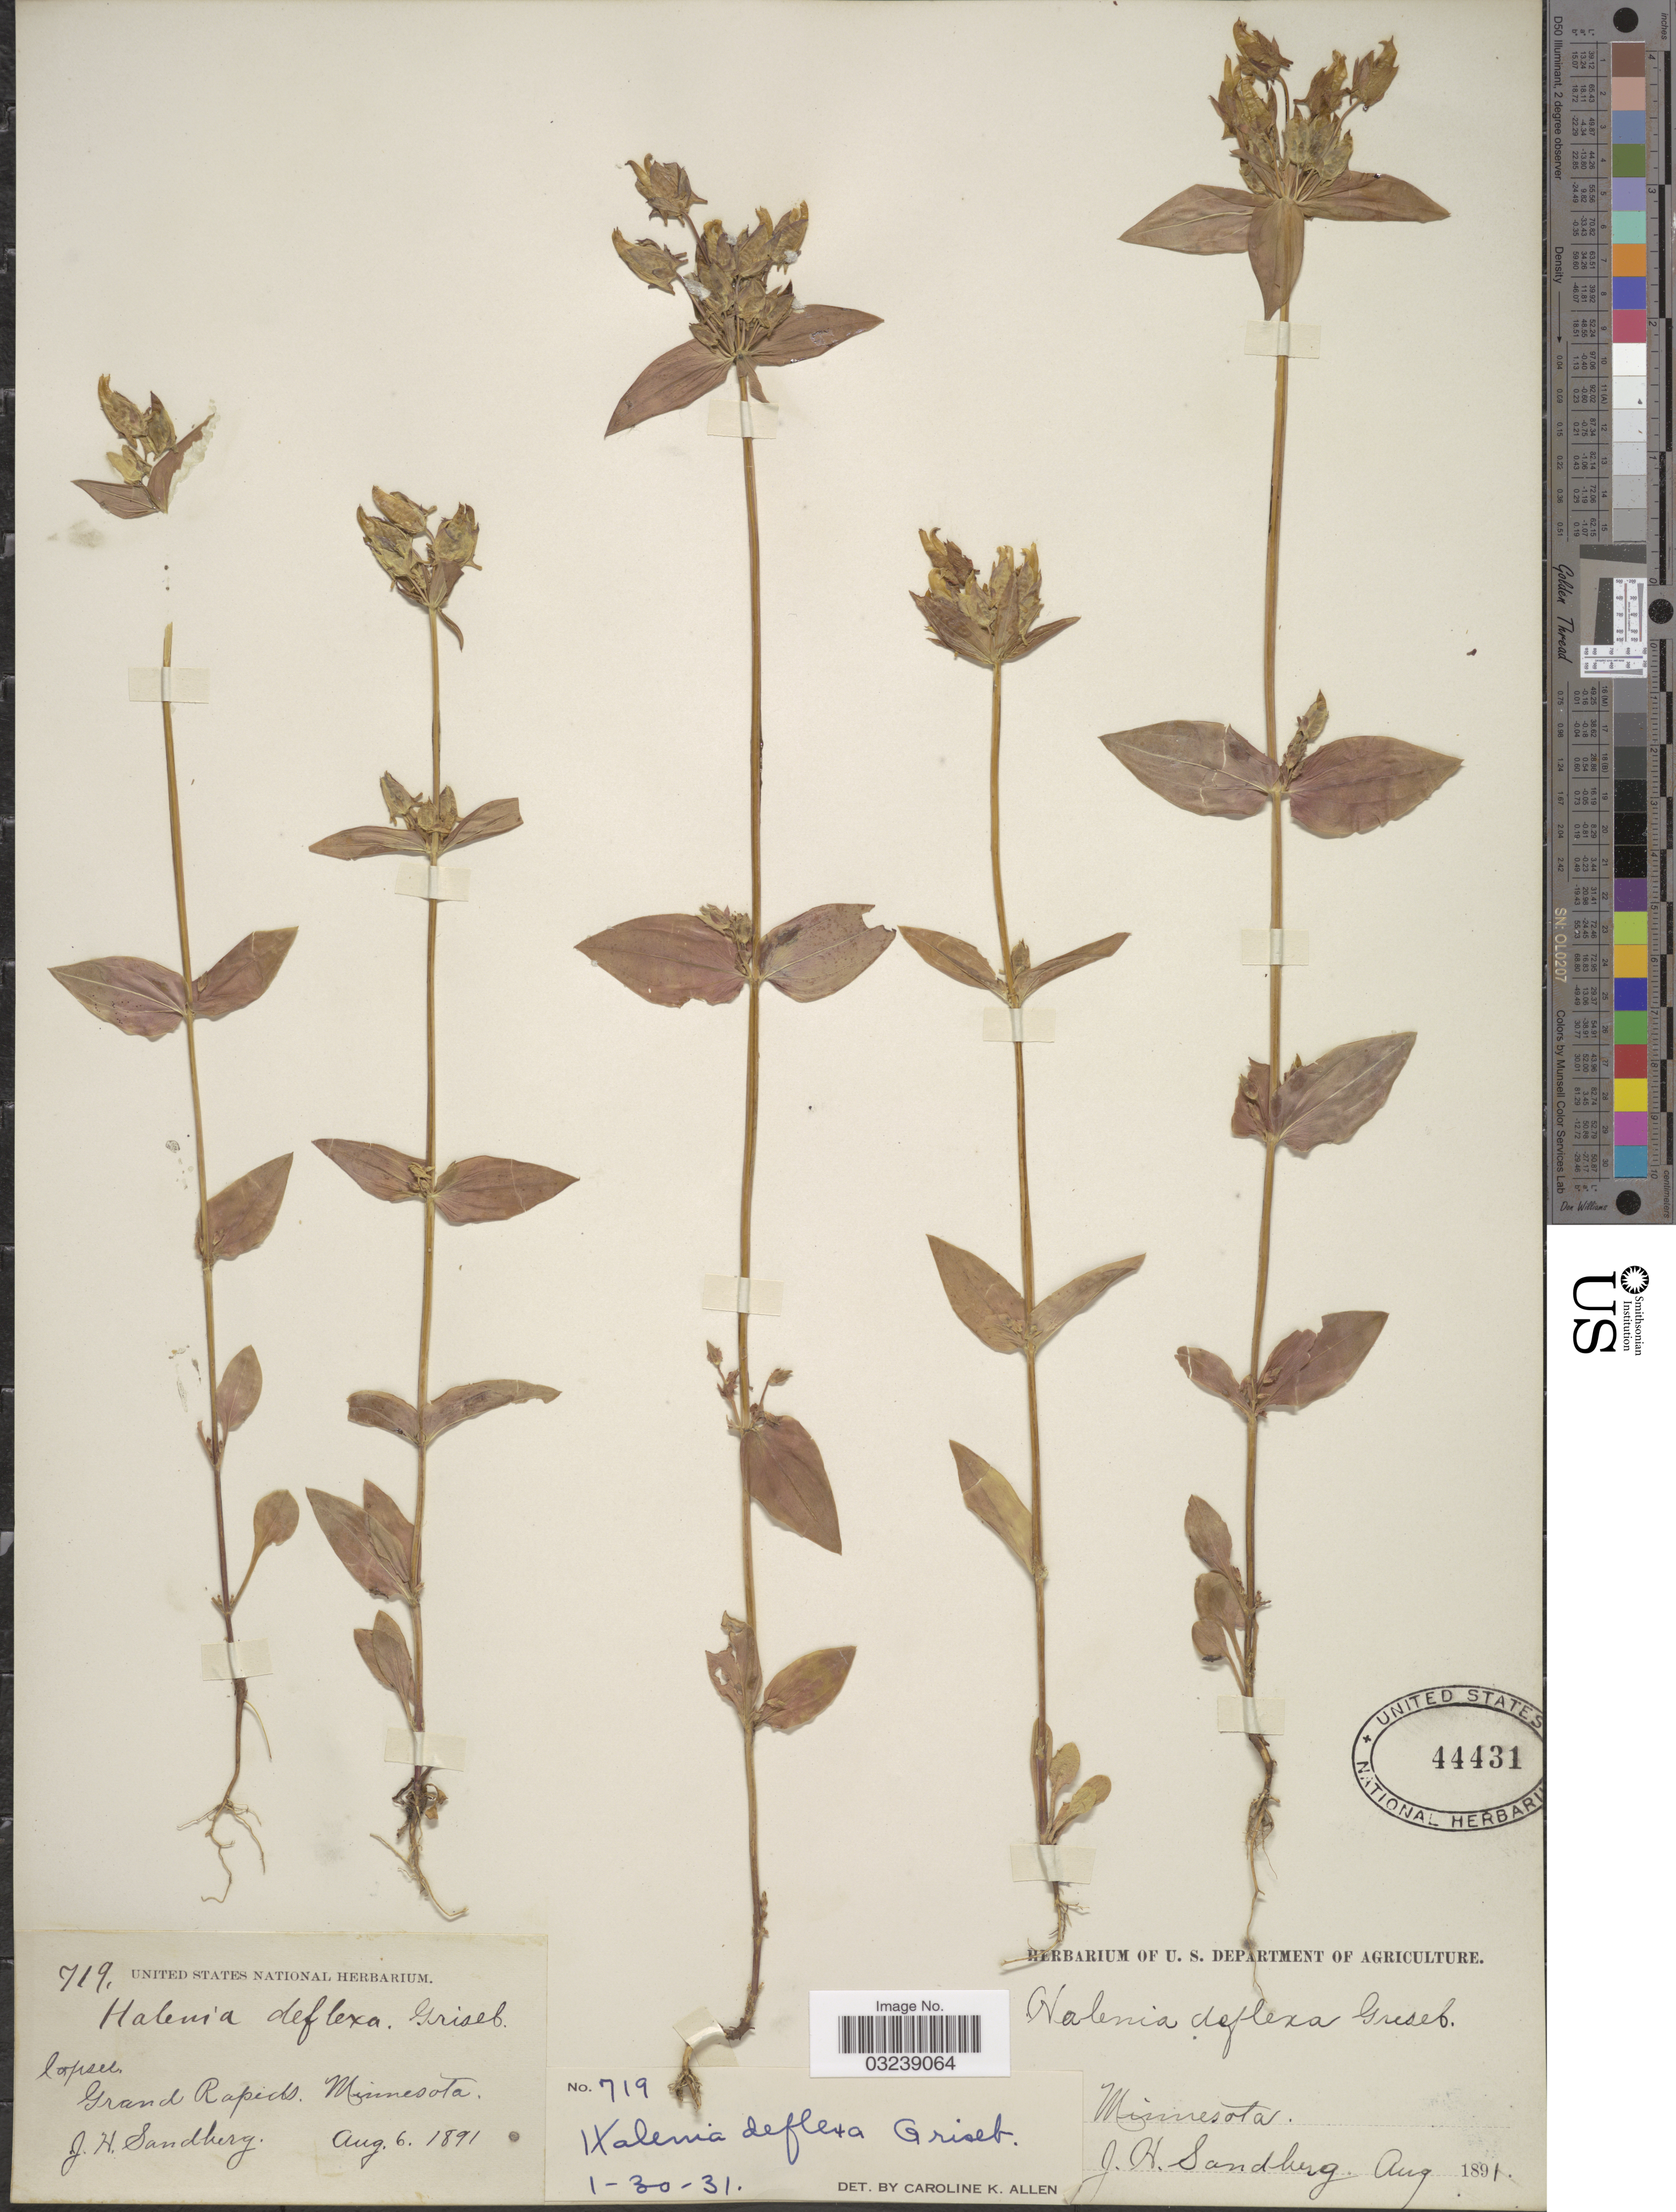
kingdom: Plantae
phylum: Tracheophyta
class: Magnoliopsida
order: Gentianales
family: Gentianaceae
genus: Halenia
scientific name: Halenia deflexa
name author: (Sm.) Griseb.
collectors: J. H. Sandberg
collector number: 719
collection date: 1891-08-06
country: United States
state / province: Minnesota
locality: Grand Rapids.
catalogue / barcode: US 44431